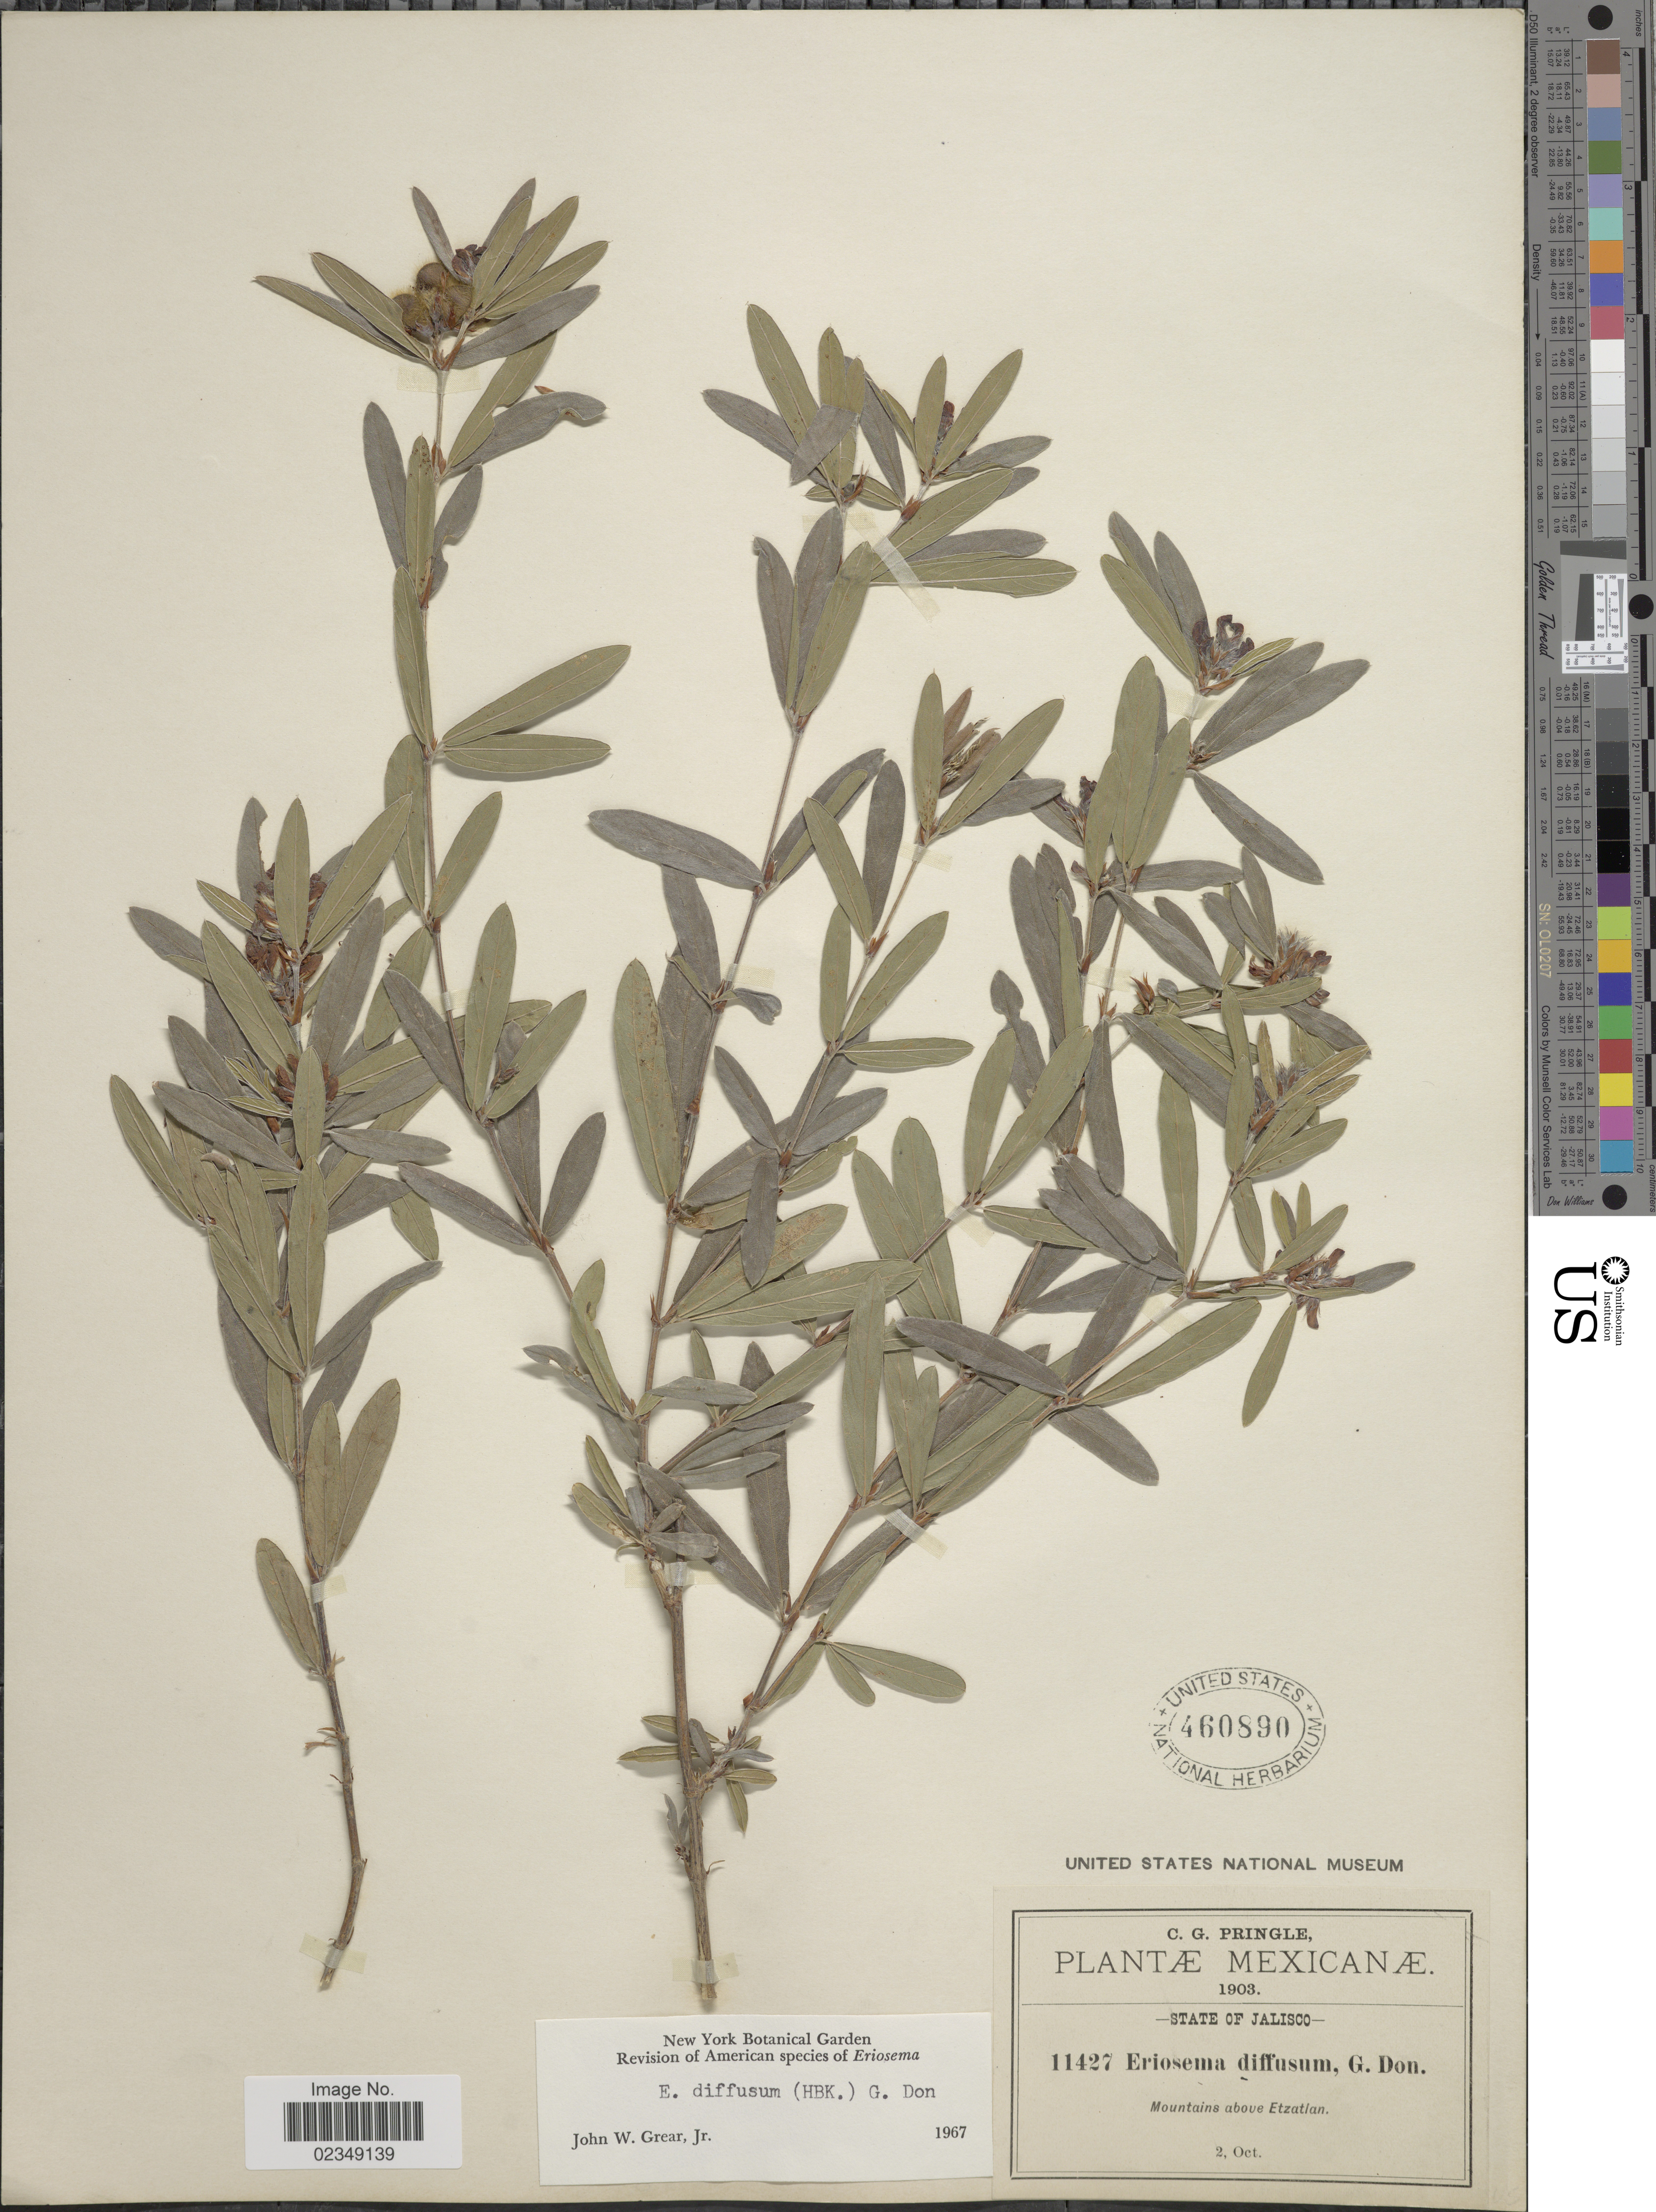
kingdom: Plantae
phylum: Tracheophyta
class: Magnoliopsida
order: Fabales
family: Fabaceae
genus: Eriosema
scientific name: Eriosema diffusum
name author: (Kunth) G. Don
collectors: C. G. Pringle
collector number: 11427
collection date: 1903-10-02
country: Mexico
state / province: Jalisco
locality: Mountains above Etzatlan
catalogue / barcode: US 460890